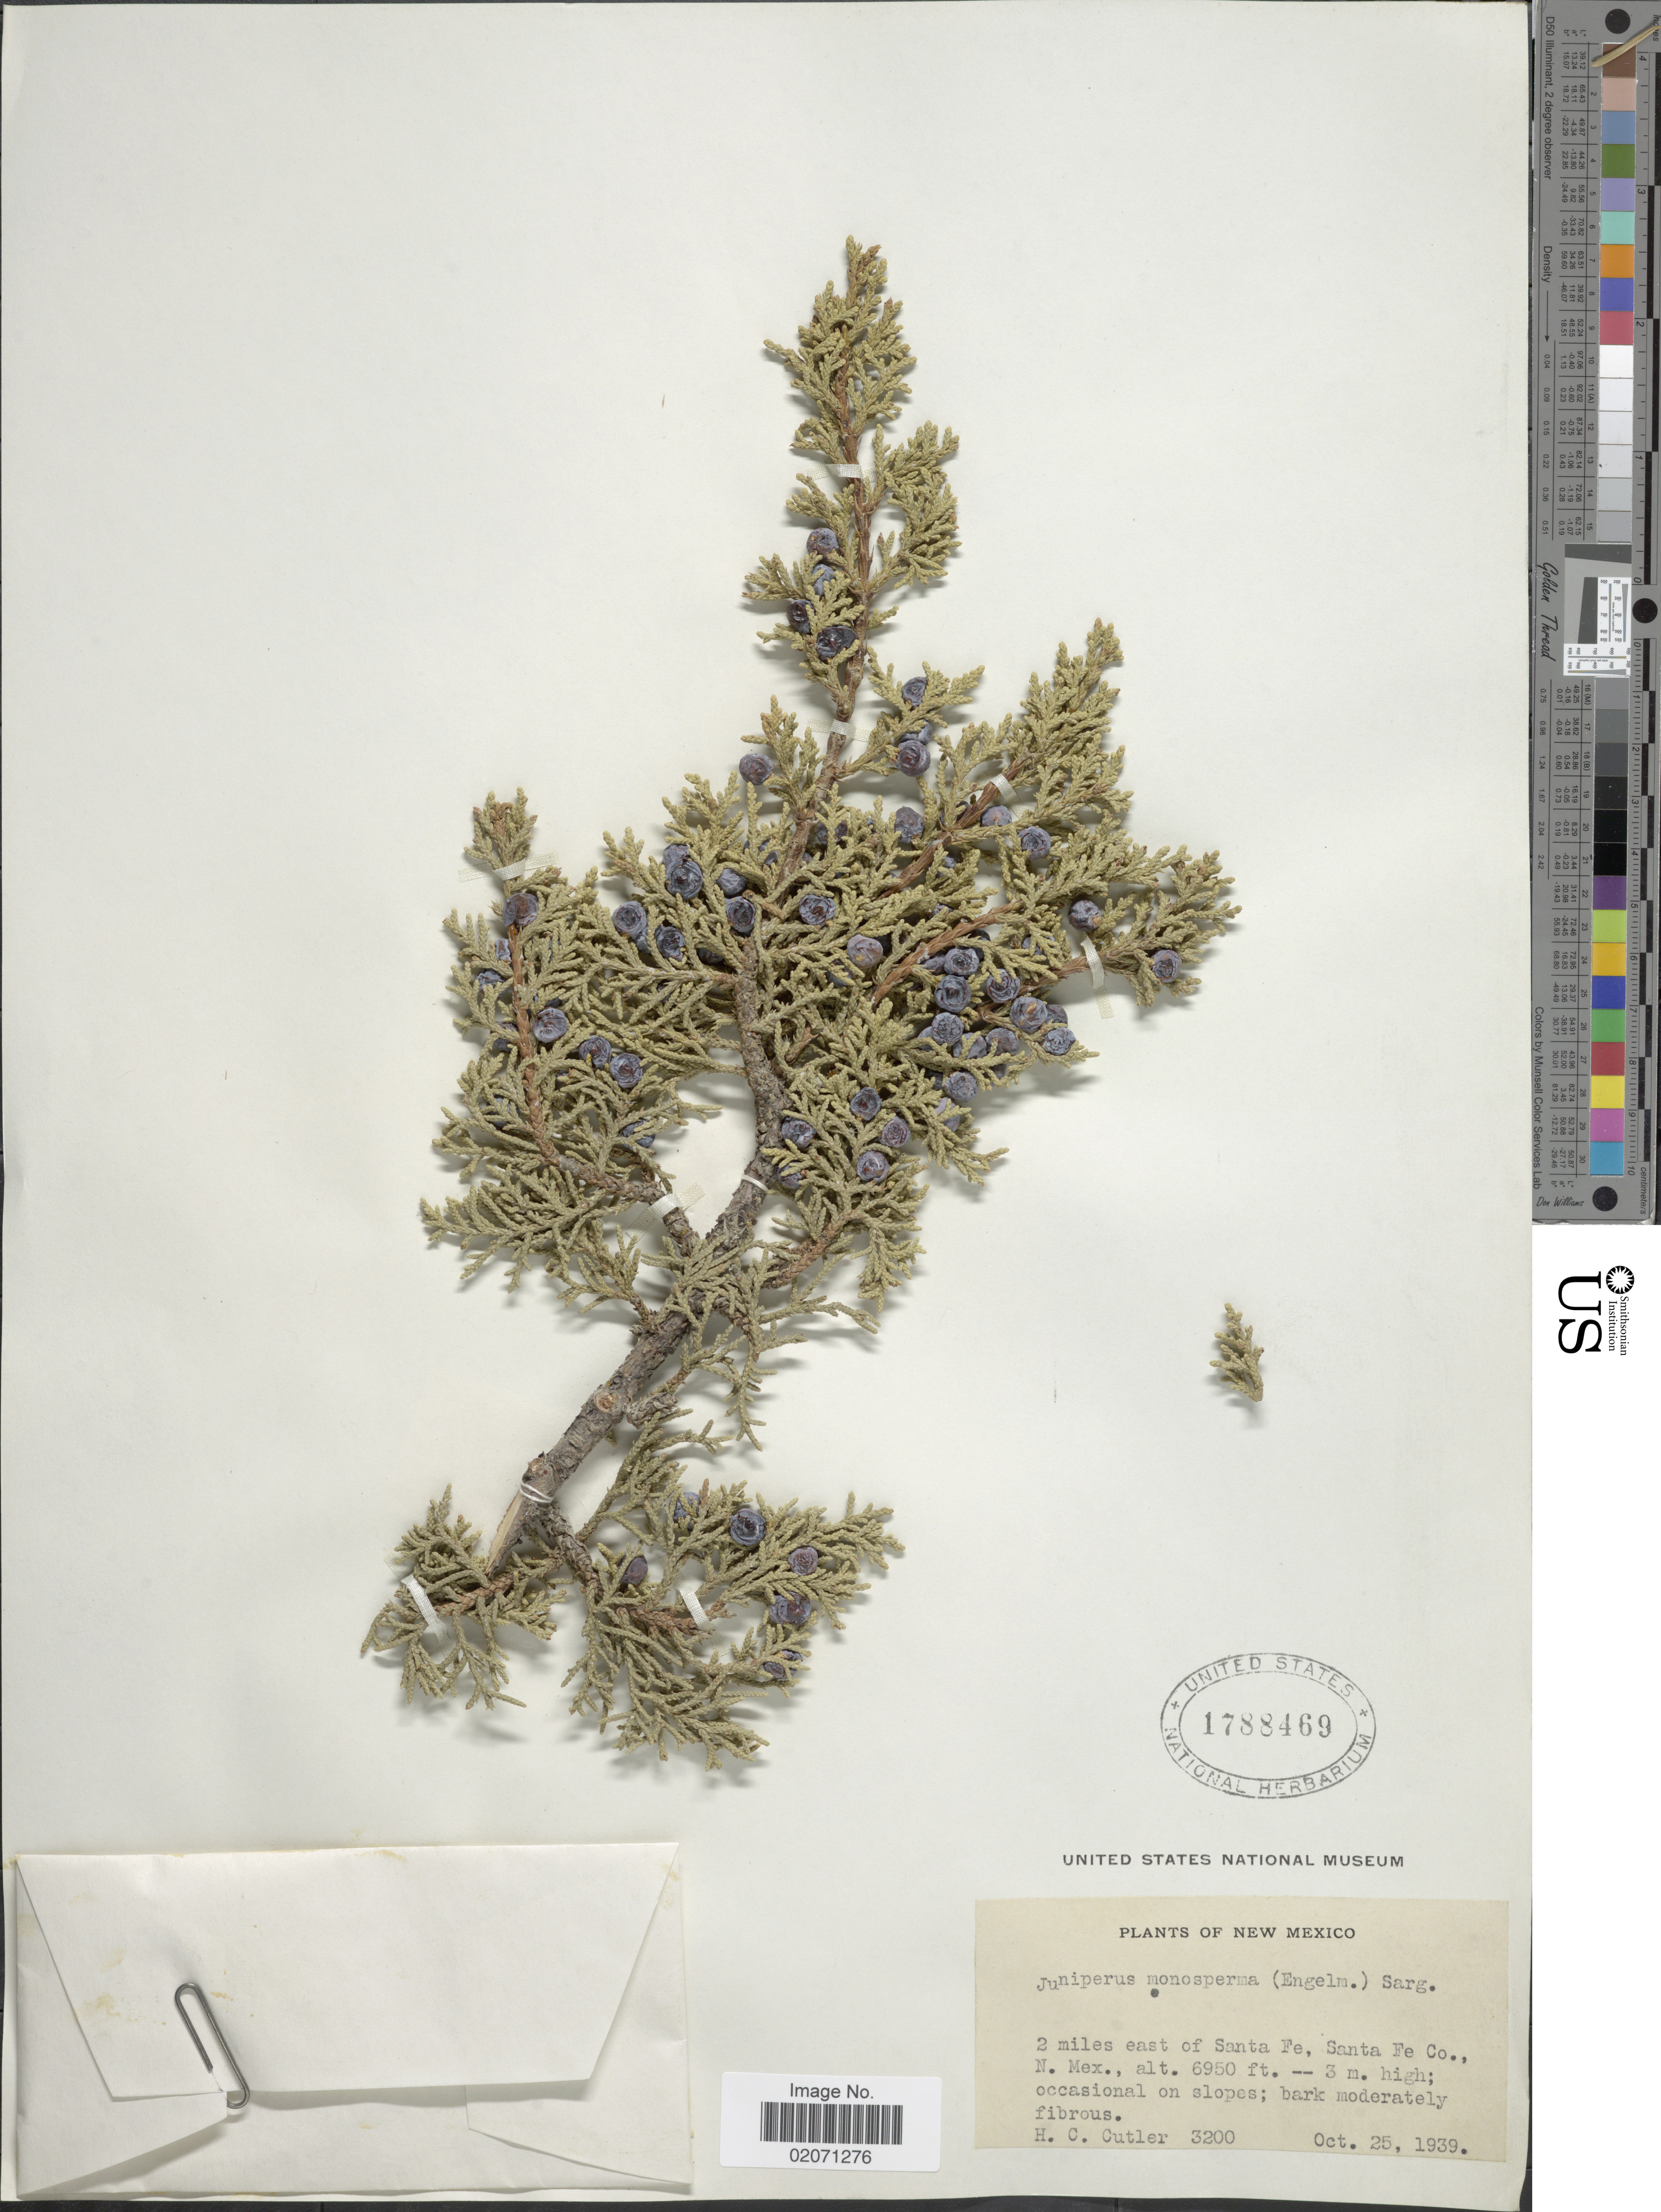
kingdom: Plantae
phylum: Tracheophyta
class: Pinopsida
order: Pinales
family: Cupressaceae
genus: Juniperus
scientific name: Juniperus monosperma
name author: (Engelm.) Sarg.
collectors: H. C. Cutler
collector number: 3200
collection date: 1939-10-25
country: United States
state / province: New Mexico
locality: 2 miles east of Santa Fe, Santa Fe Co. N. Mex.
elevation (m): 2118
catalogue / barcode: US 1788469